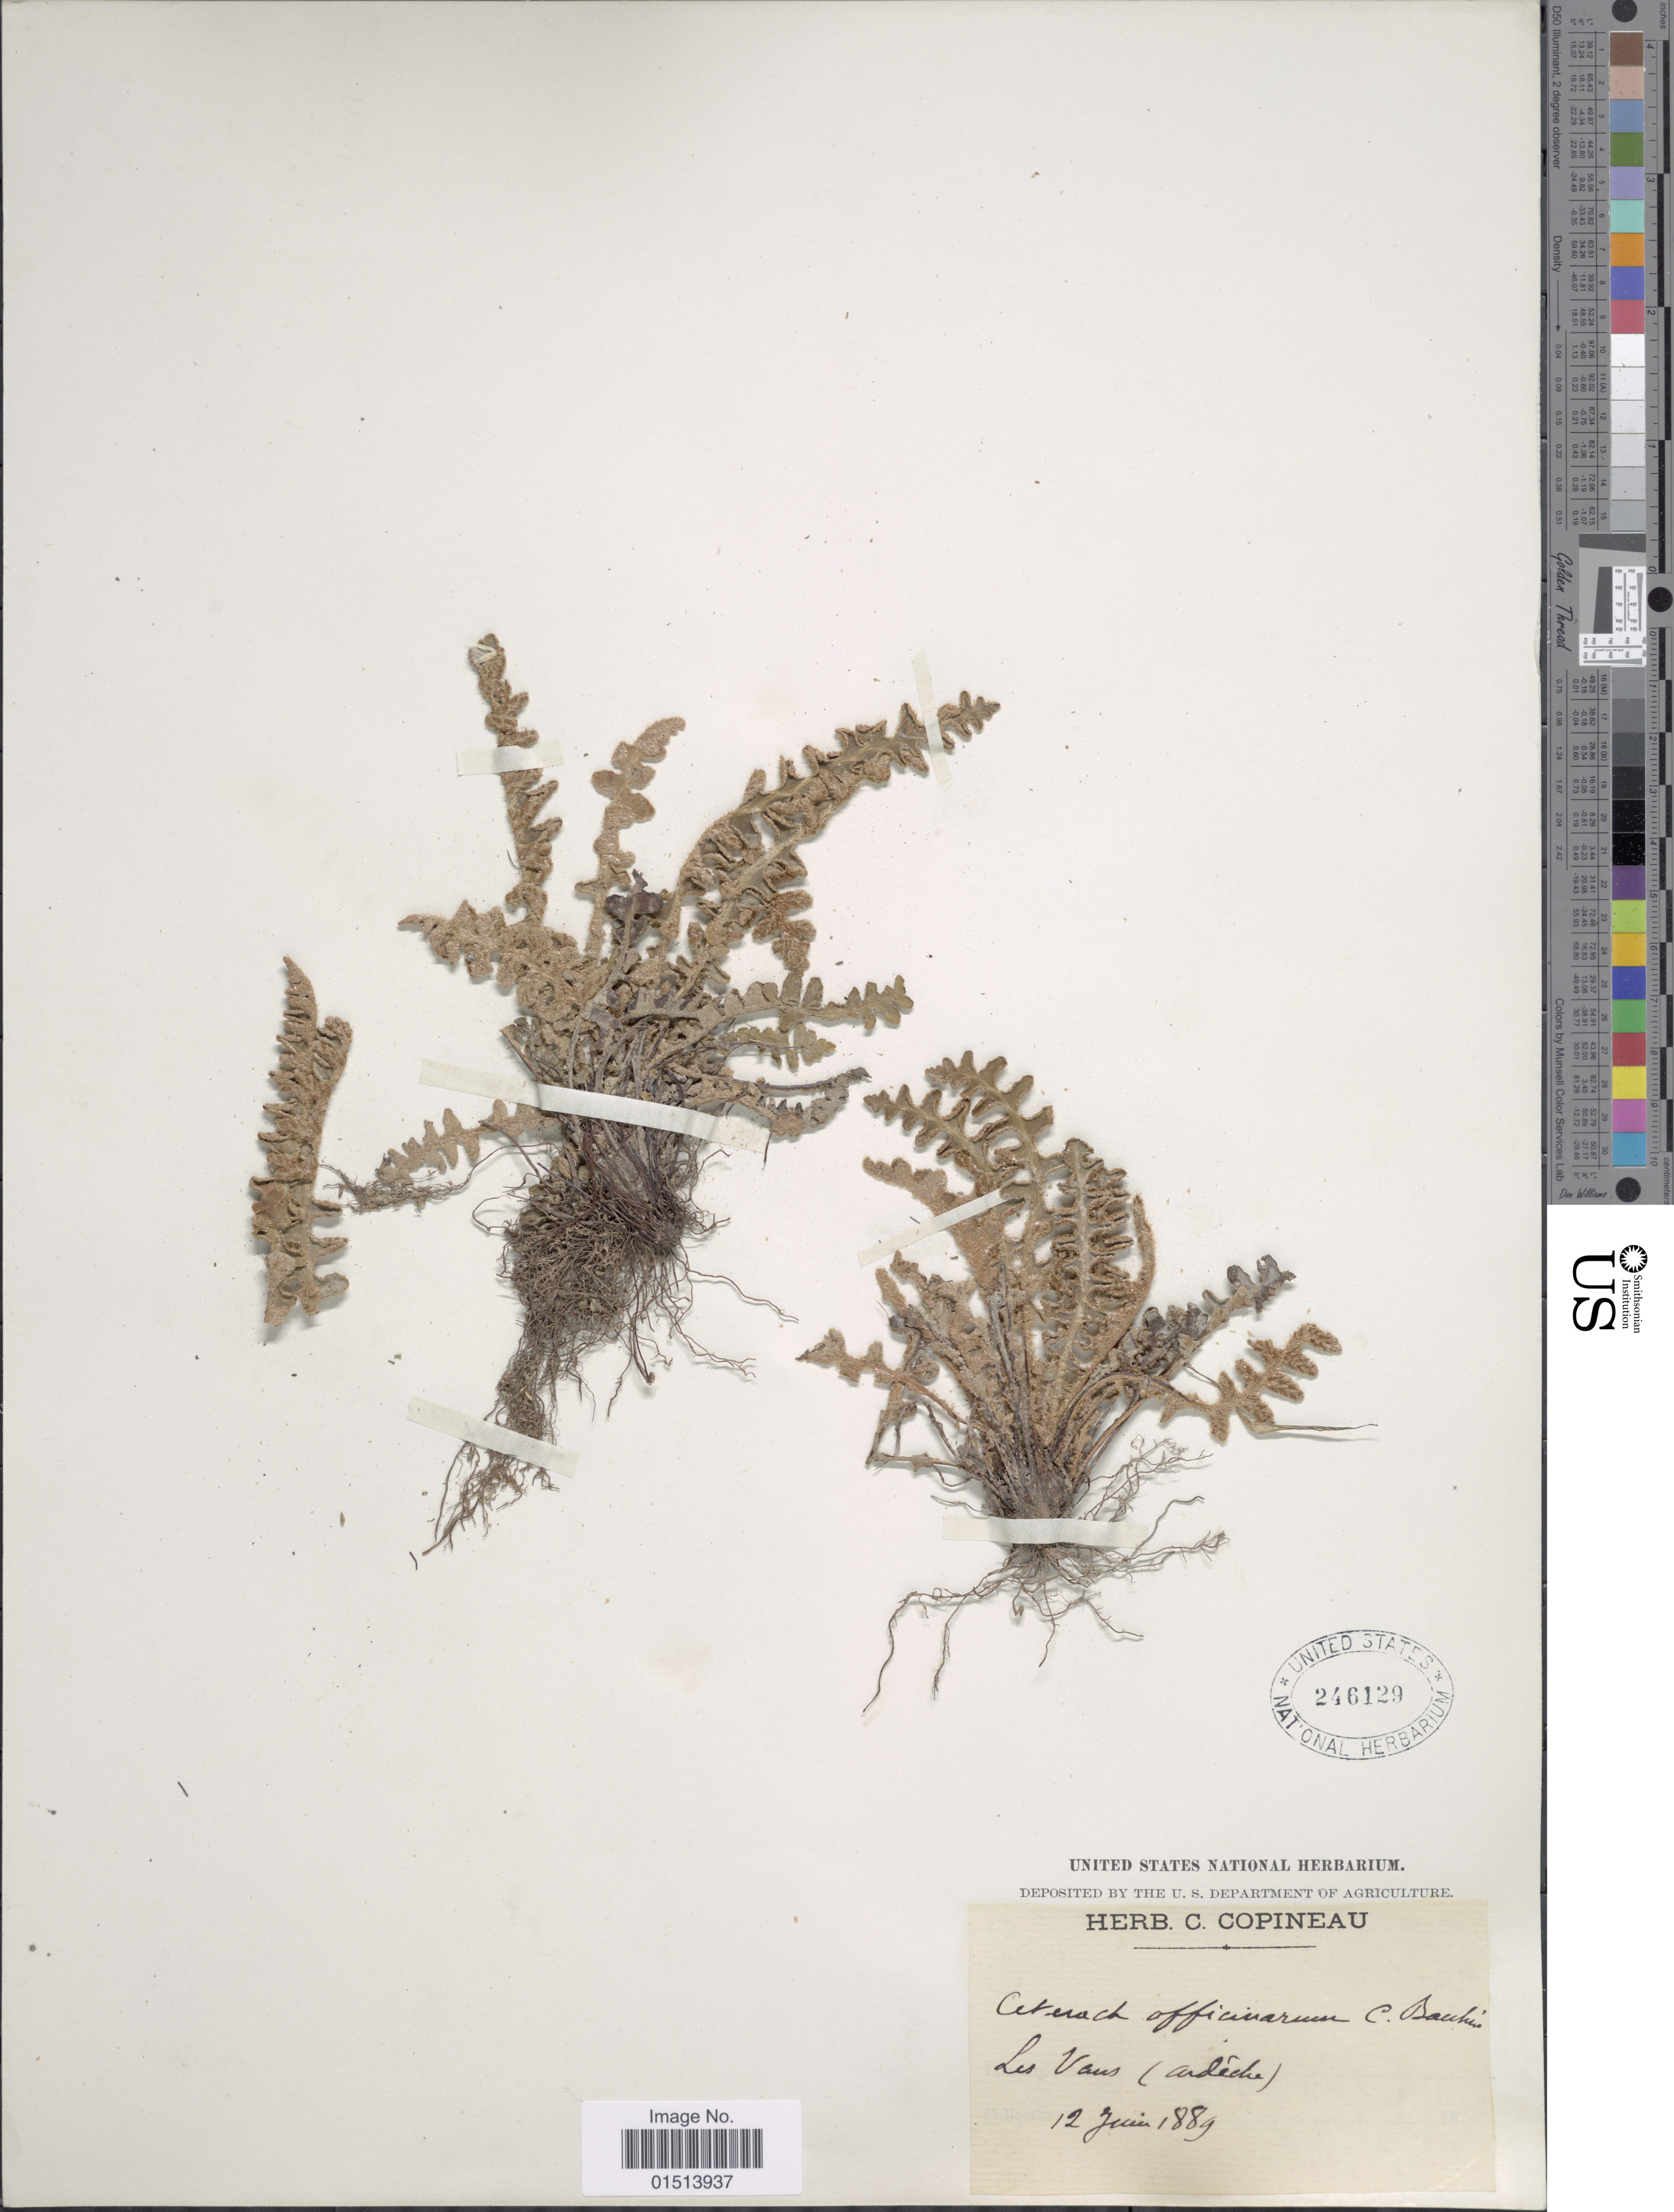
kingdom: Plantae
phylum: Tracheophyta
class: Polypodiopsida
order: Polypodiales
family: Aspleniaceae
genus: Asplenium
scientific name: Asplenium officinarum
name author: DC.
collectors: ex herb. C. Copineau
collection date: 1889-06-12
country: France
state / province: Auvergne-Rhône-Alpes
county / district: Ardèche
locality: Les Vans (Ardèche)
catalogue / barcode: US 246129